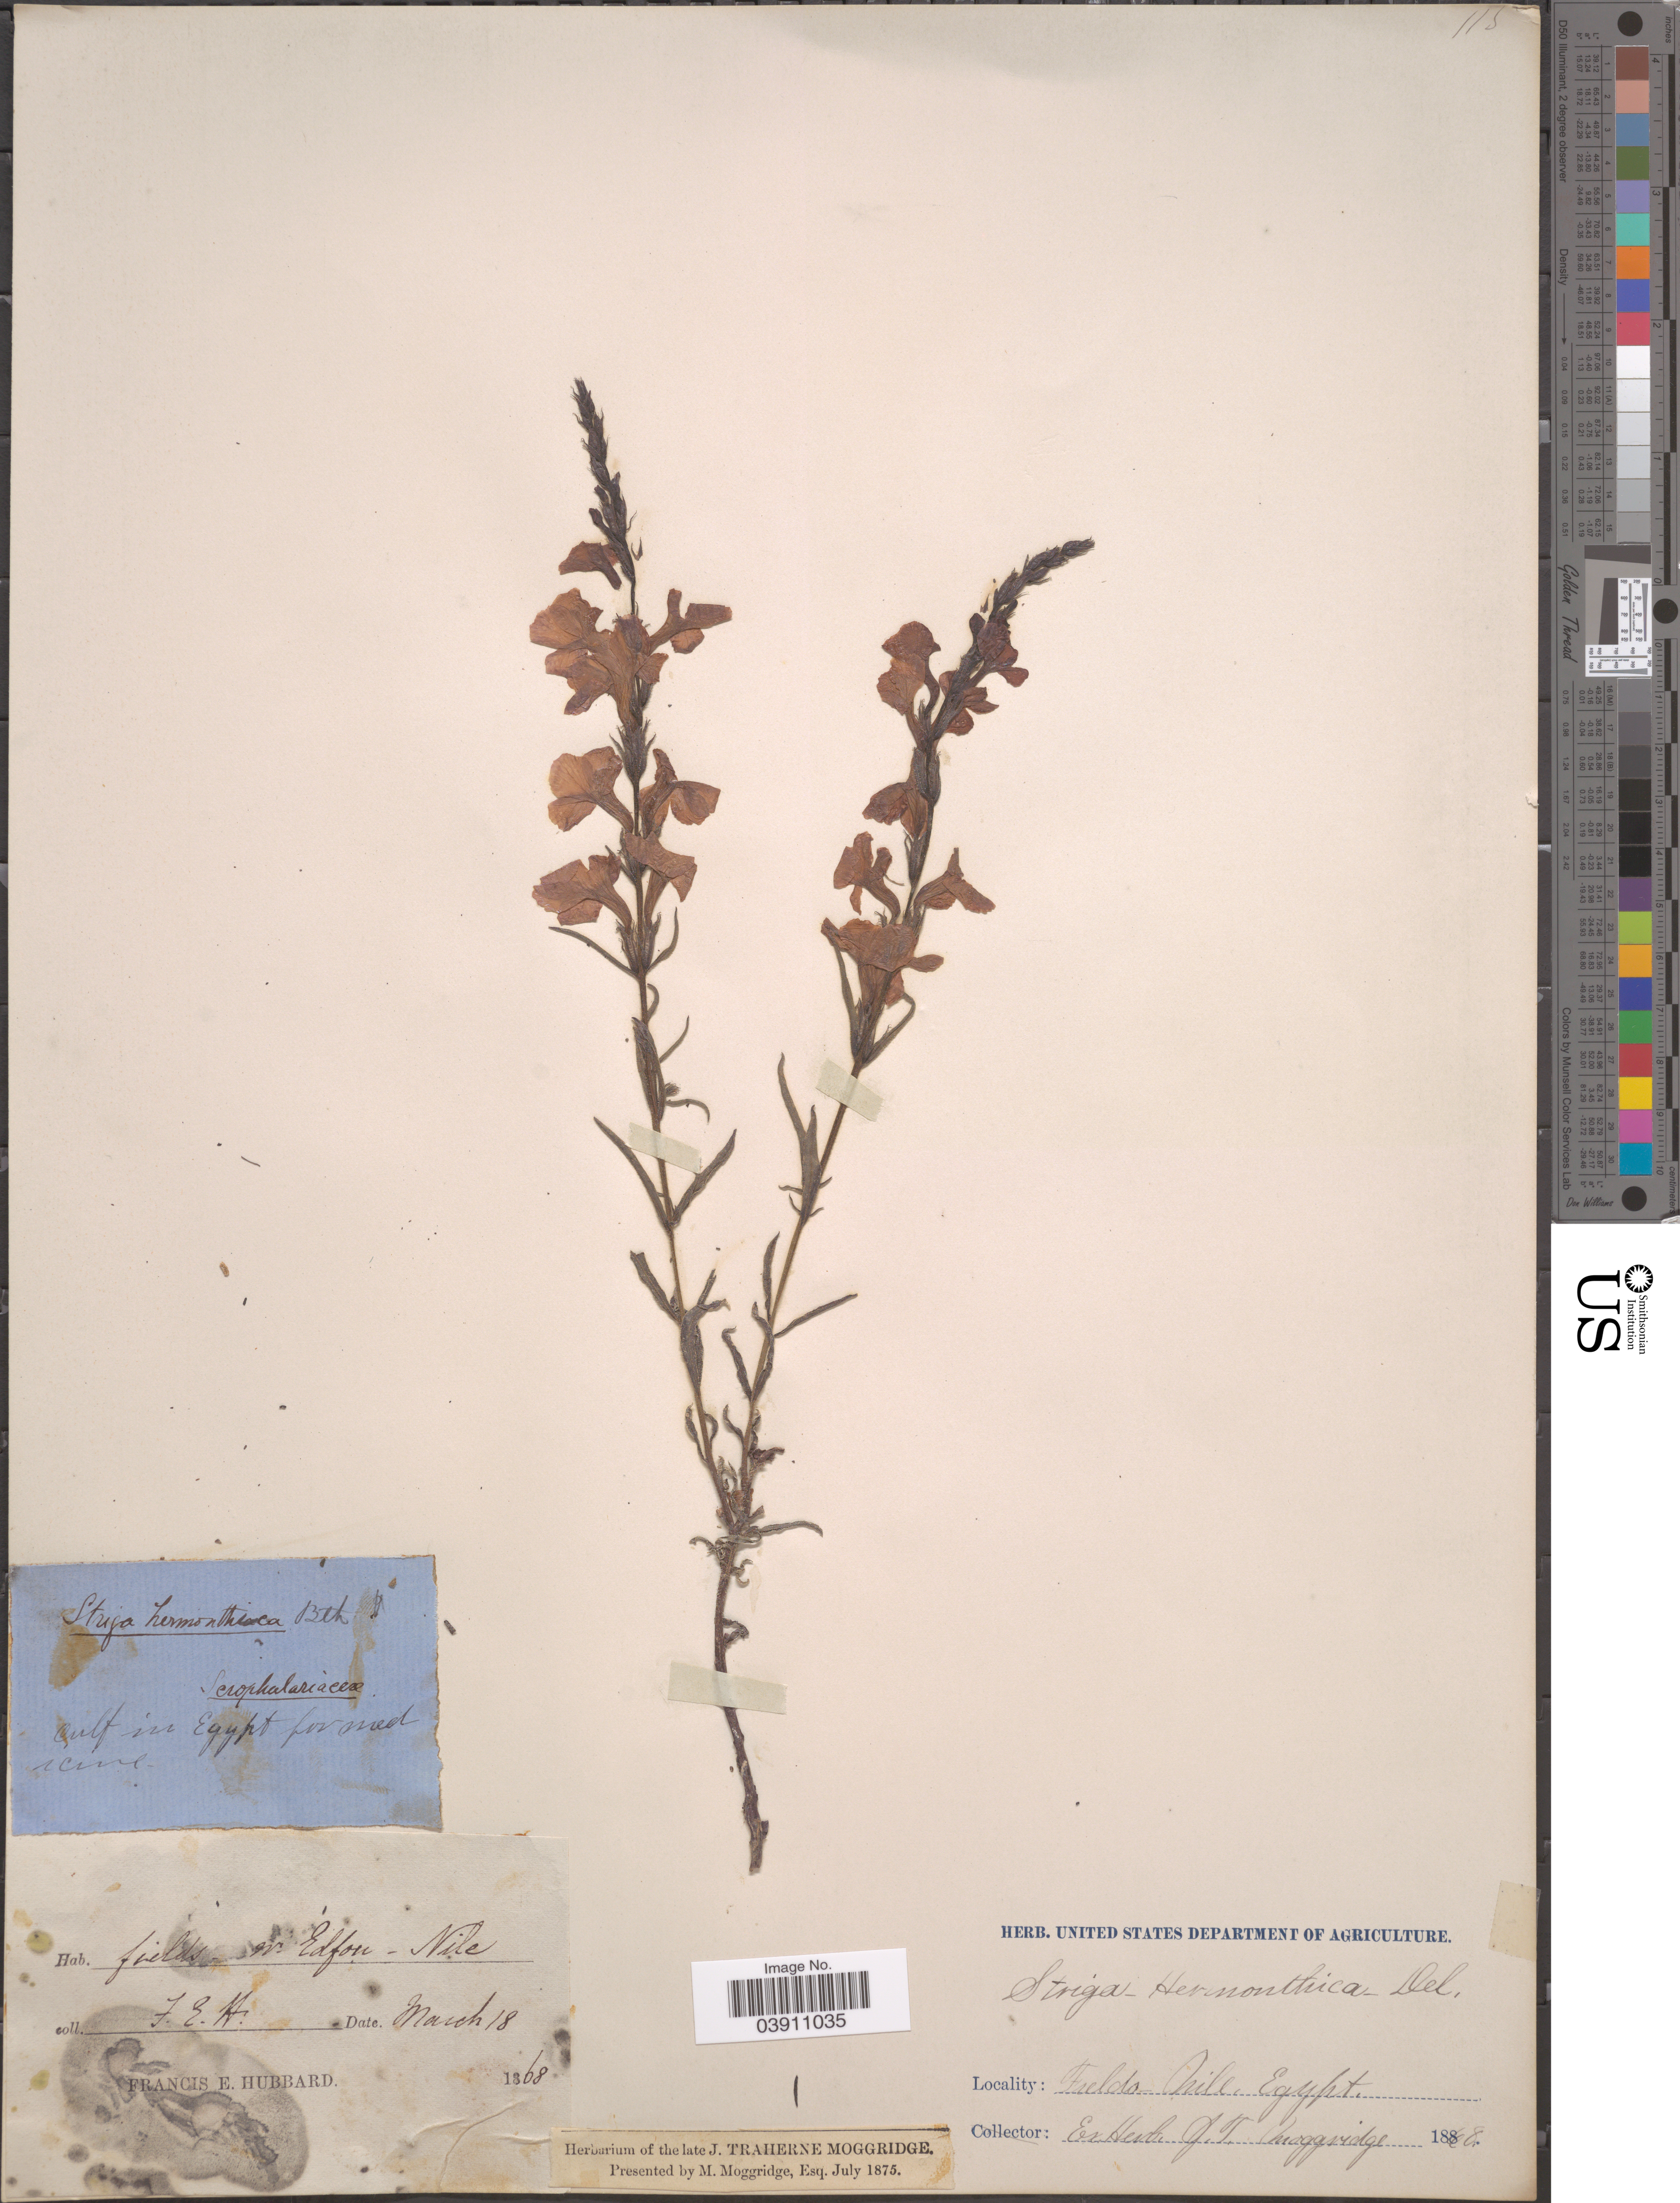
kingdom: Plantae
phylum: Tracheophyta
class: Magnoliopsida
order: Lamiales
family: Orobanchaceae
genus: Striga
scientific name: Striga hermonthica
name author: (Delile) Benth.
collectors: F. T. Hubbard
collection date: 1868-03-18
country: Egypt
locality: Fields W. Edfon - Nile.